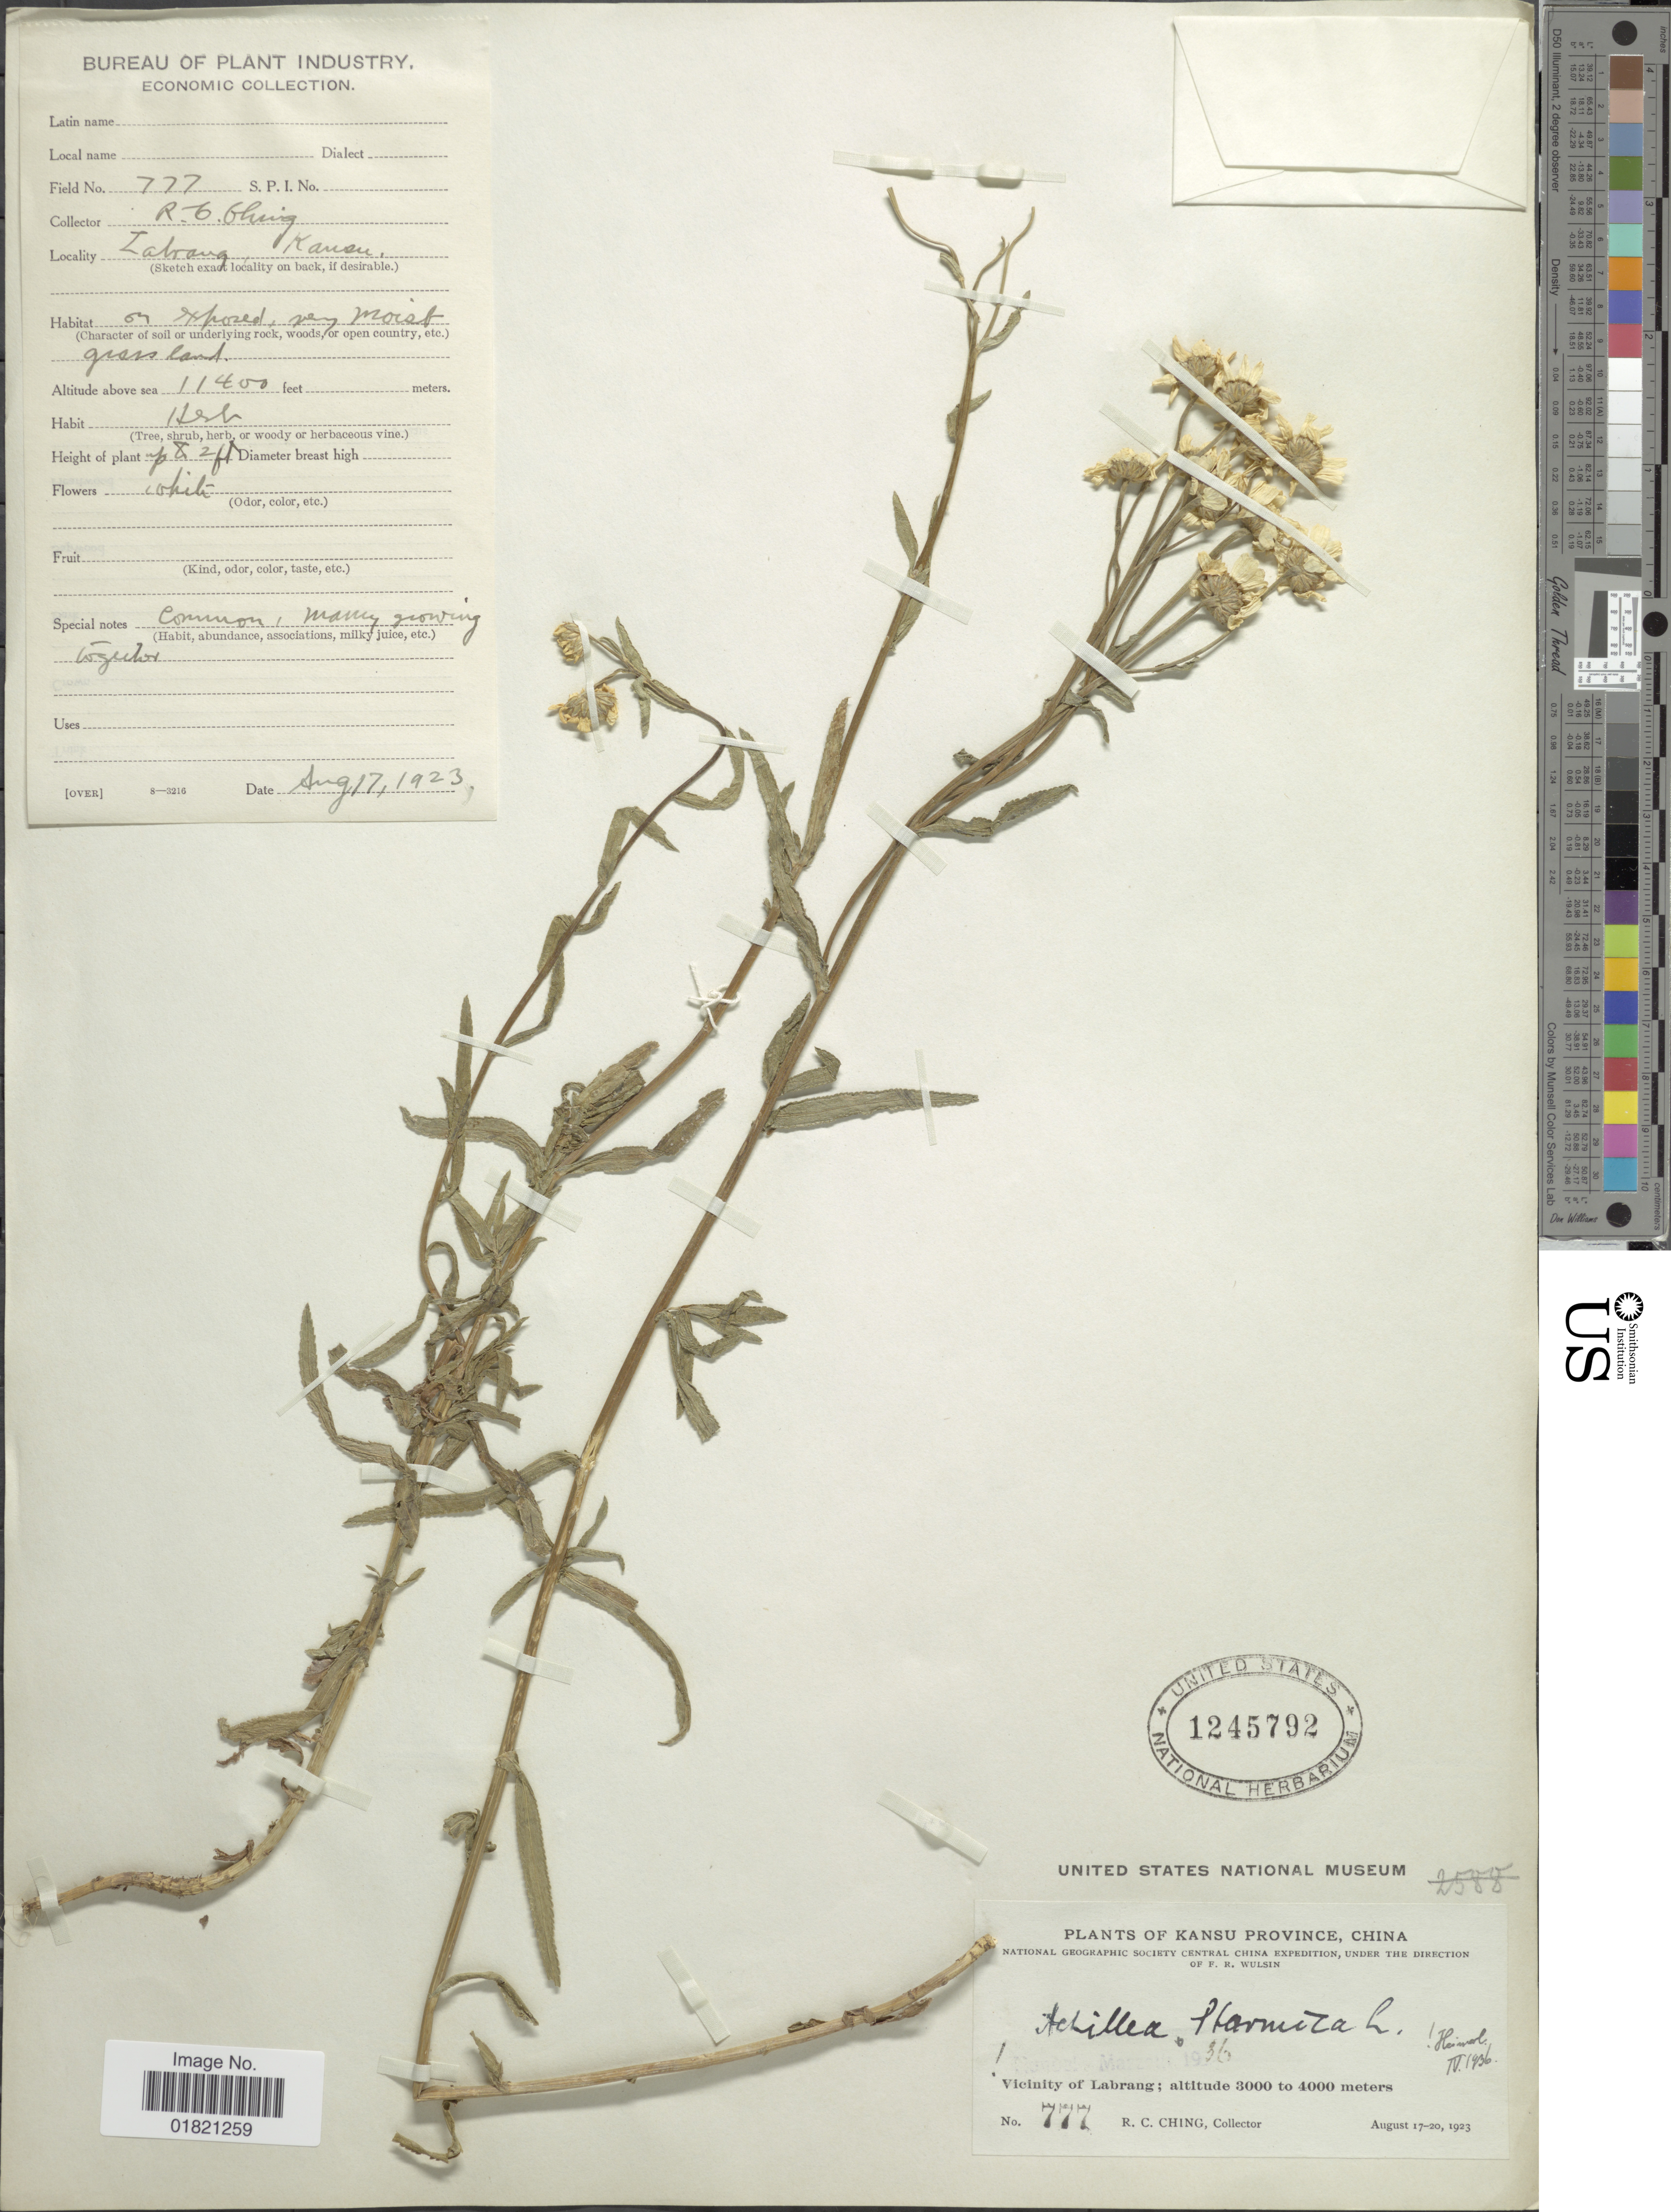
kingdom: Plantae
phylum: Tracheophyta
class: Magnoliopsida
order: Asterales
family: Asteraceae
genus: Achillea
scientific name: Achillea ptarmica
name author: L.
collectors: R. C. Ching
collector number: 777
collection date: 1923-08-17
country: China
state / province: Gansu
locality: Kansu Province. Vicinity of Labrang. Central China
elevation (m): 3475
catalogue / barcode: US 1245792